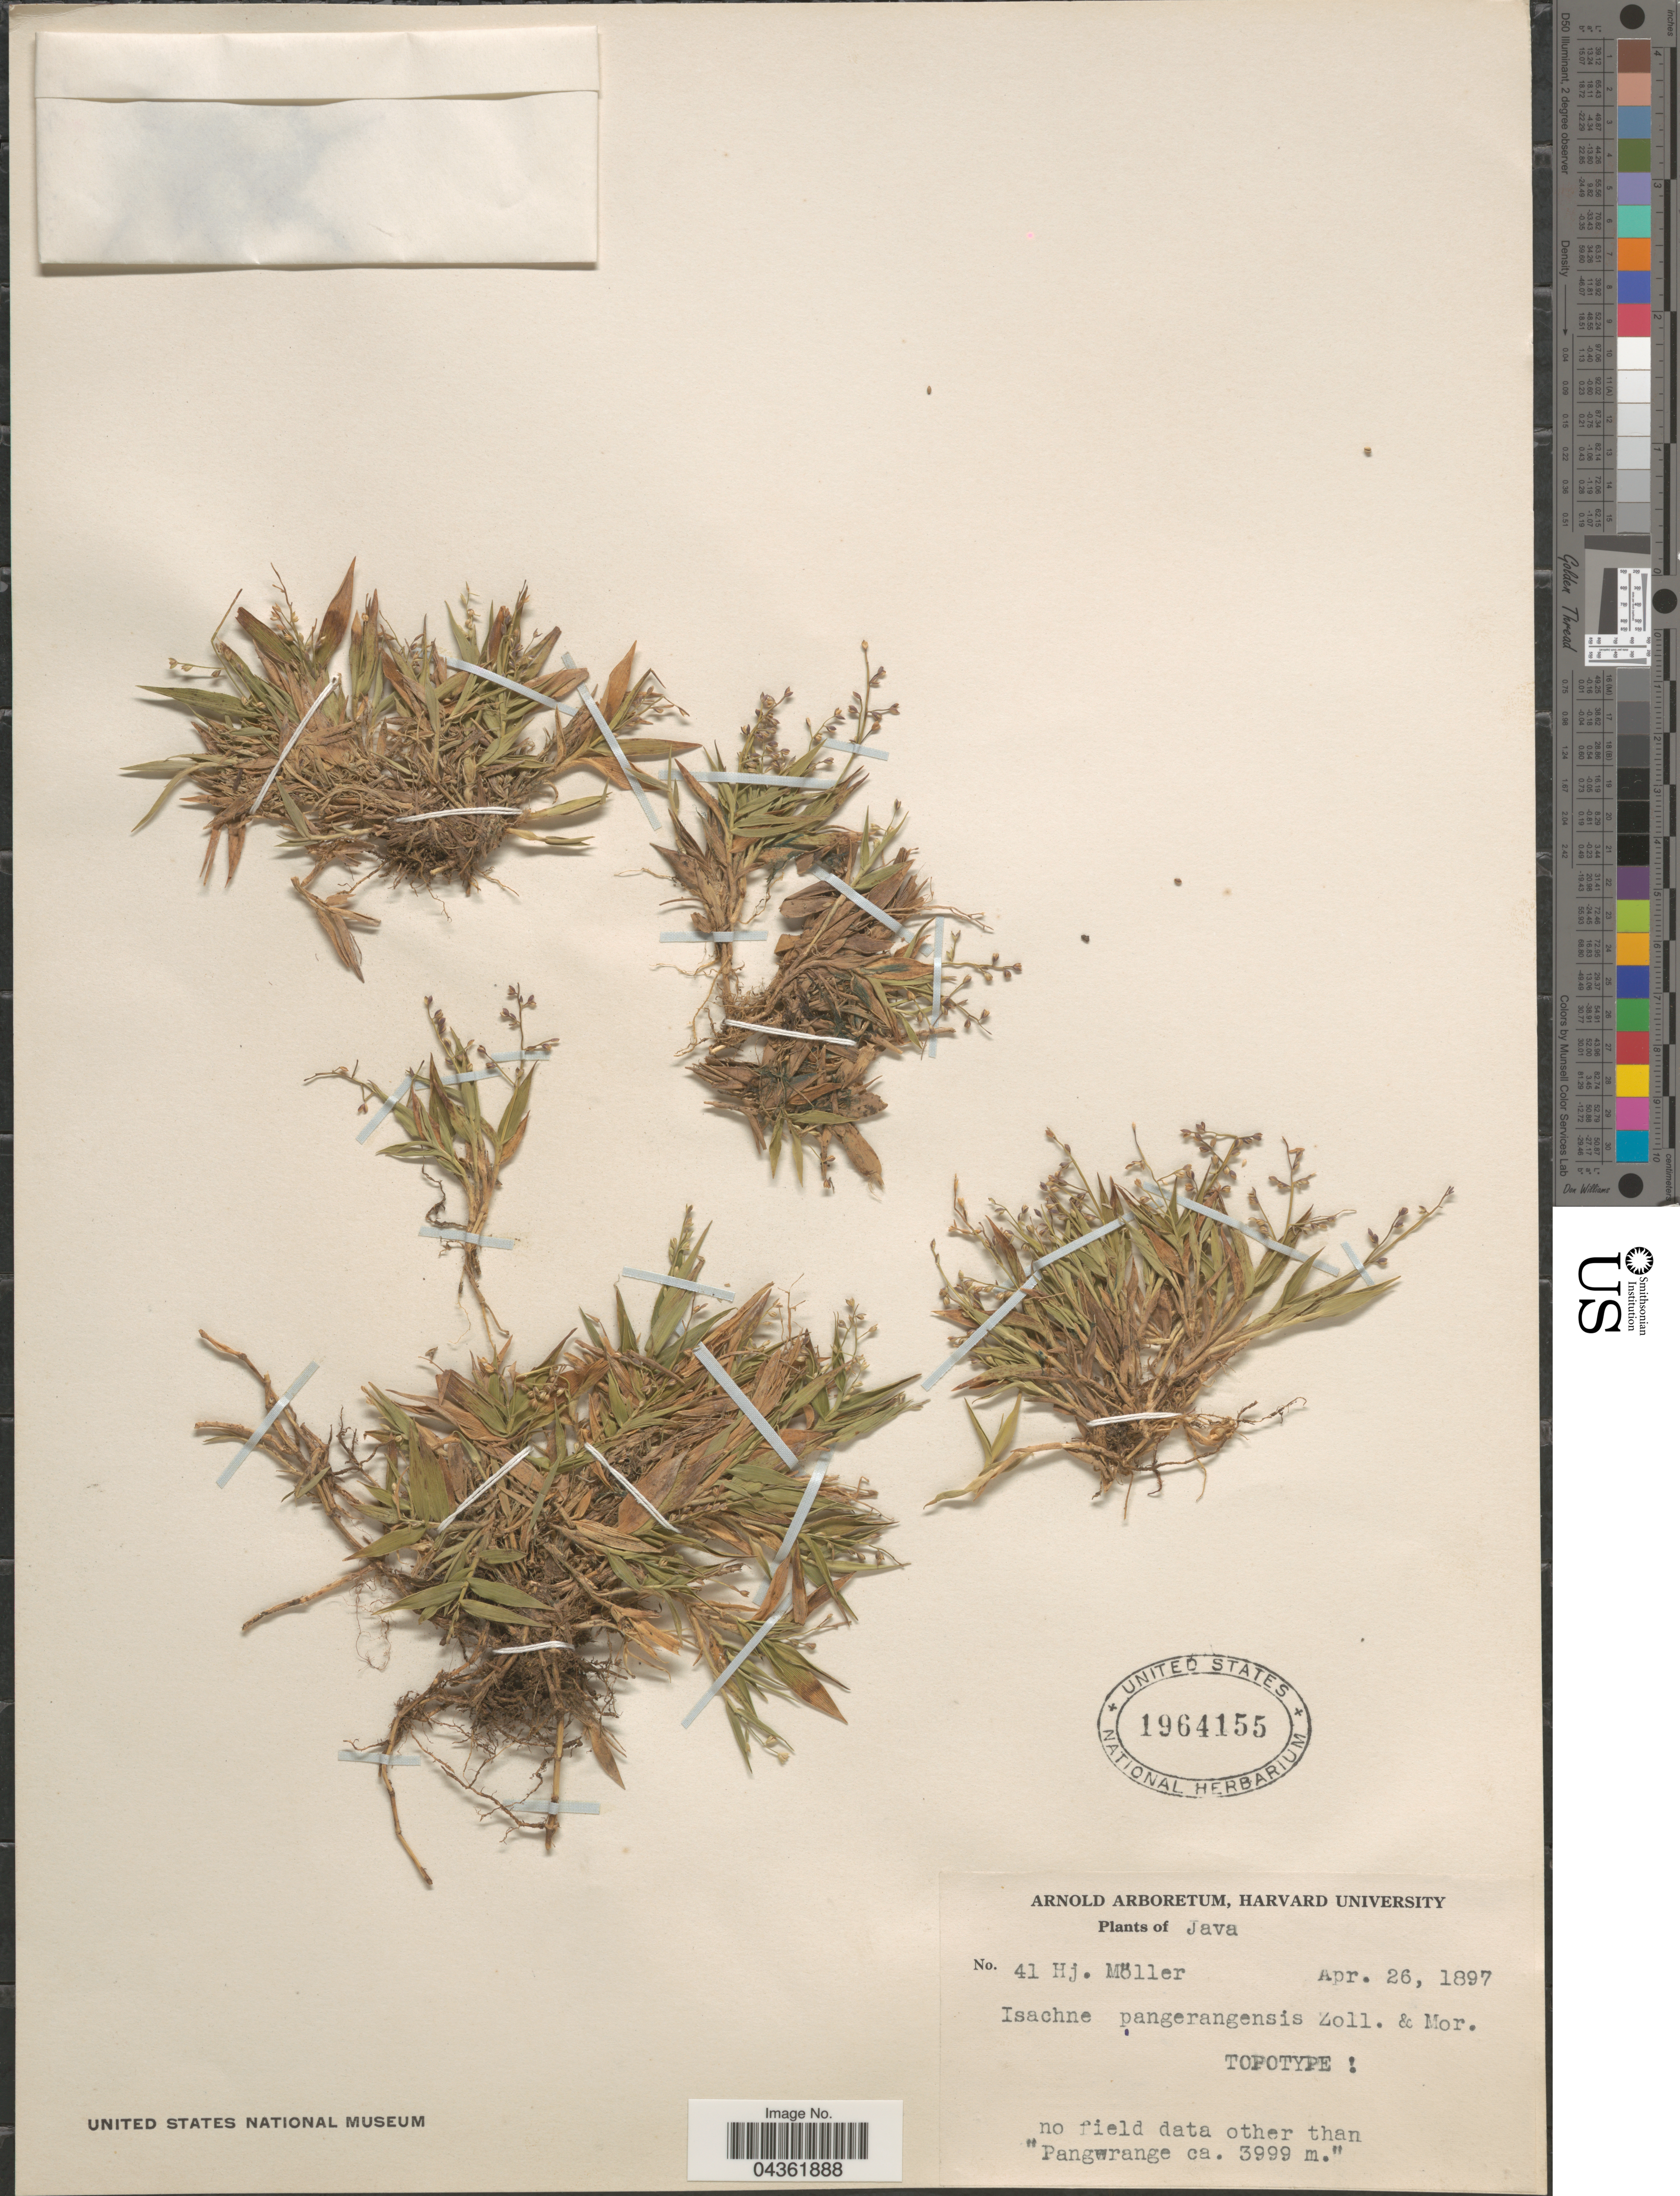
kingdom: Plantae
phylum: Tracheophyta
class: Liliopsida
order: Poales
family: Poaceae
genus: Isachne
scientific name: Isachne pangerangensis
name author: Zoll. & Moritzi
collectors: H. Möller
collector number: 41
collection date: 1897-04-26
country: Indonesia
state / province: Java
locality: Pangwrange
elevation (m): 3999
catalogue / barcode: US 1964155